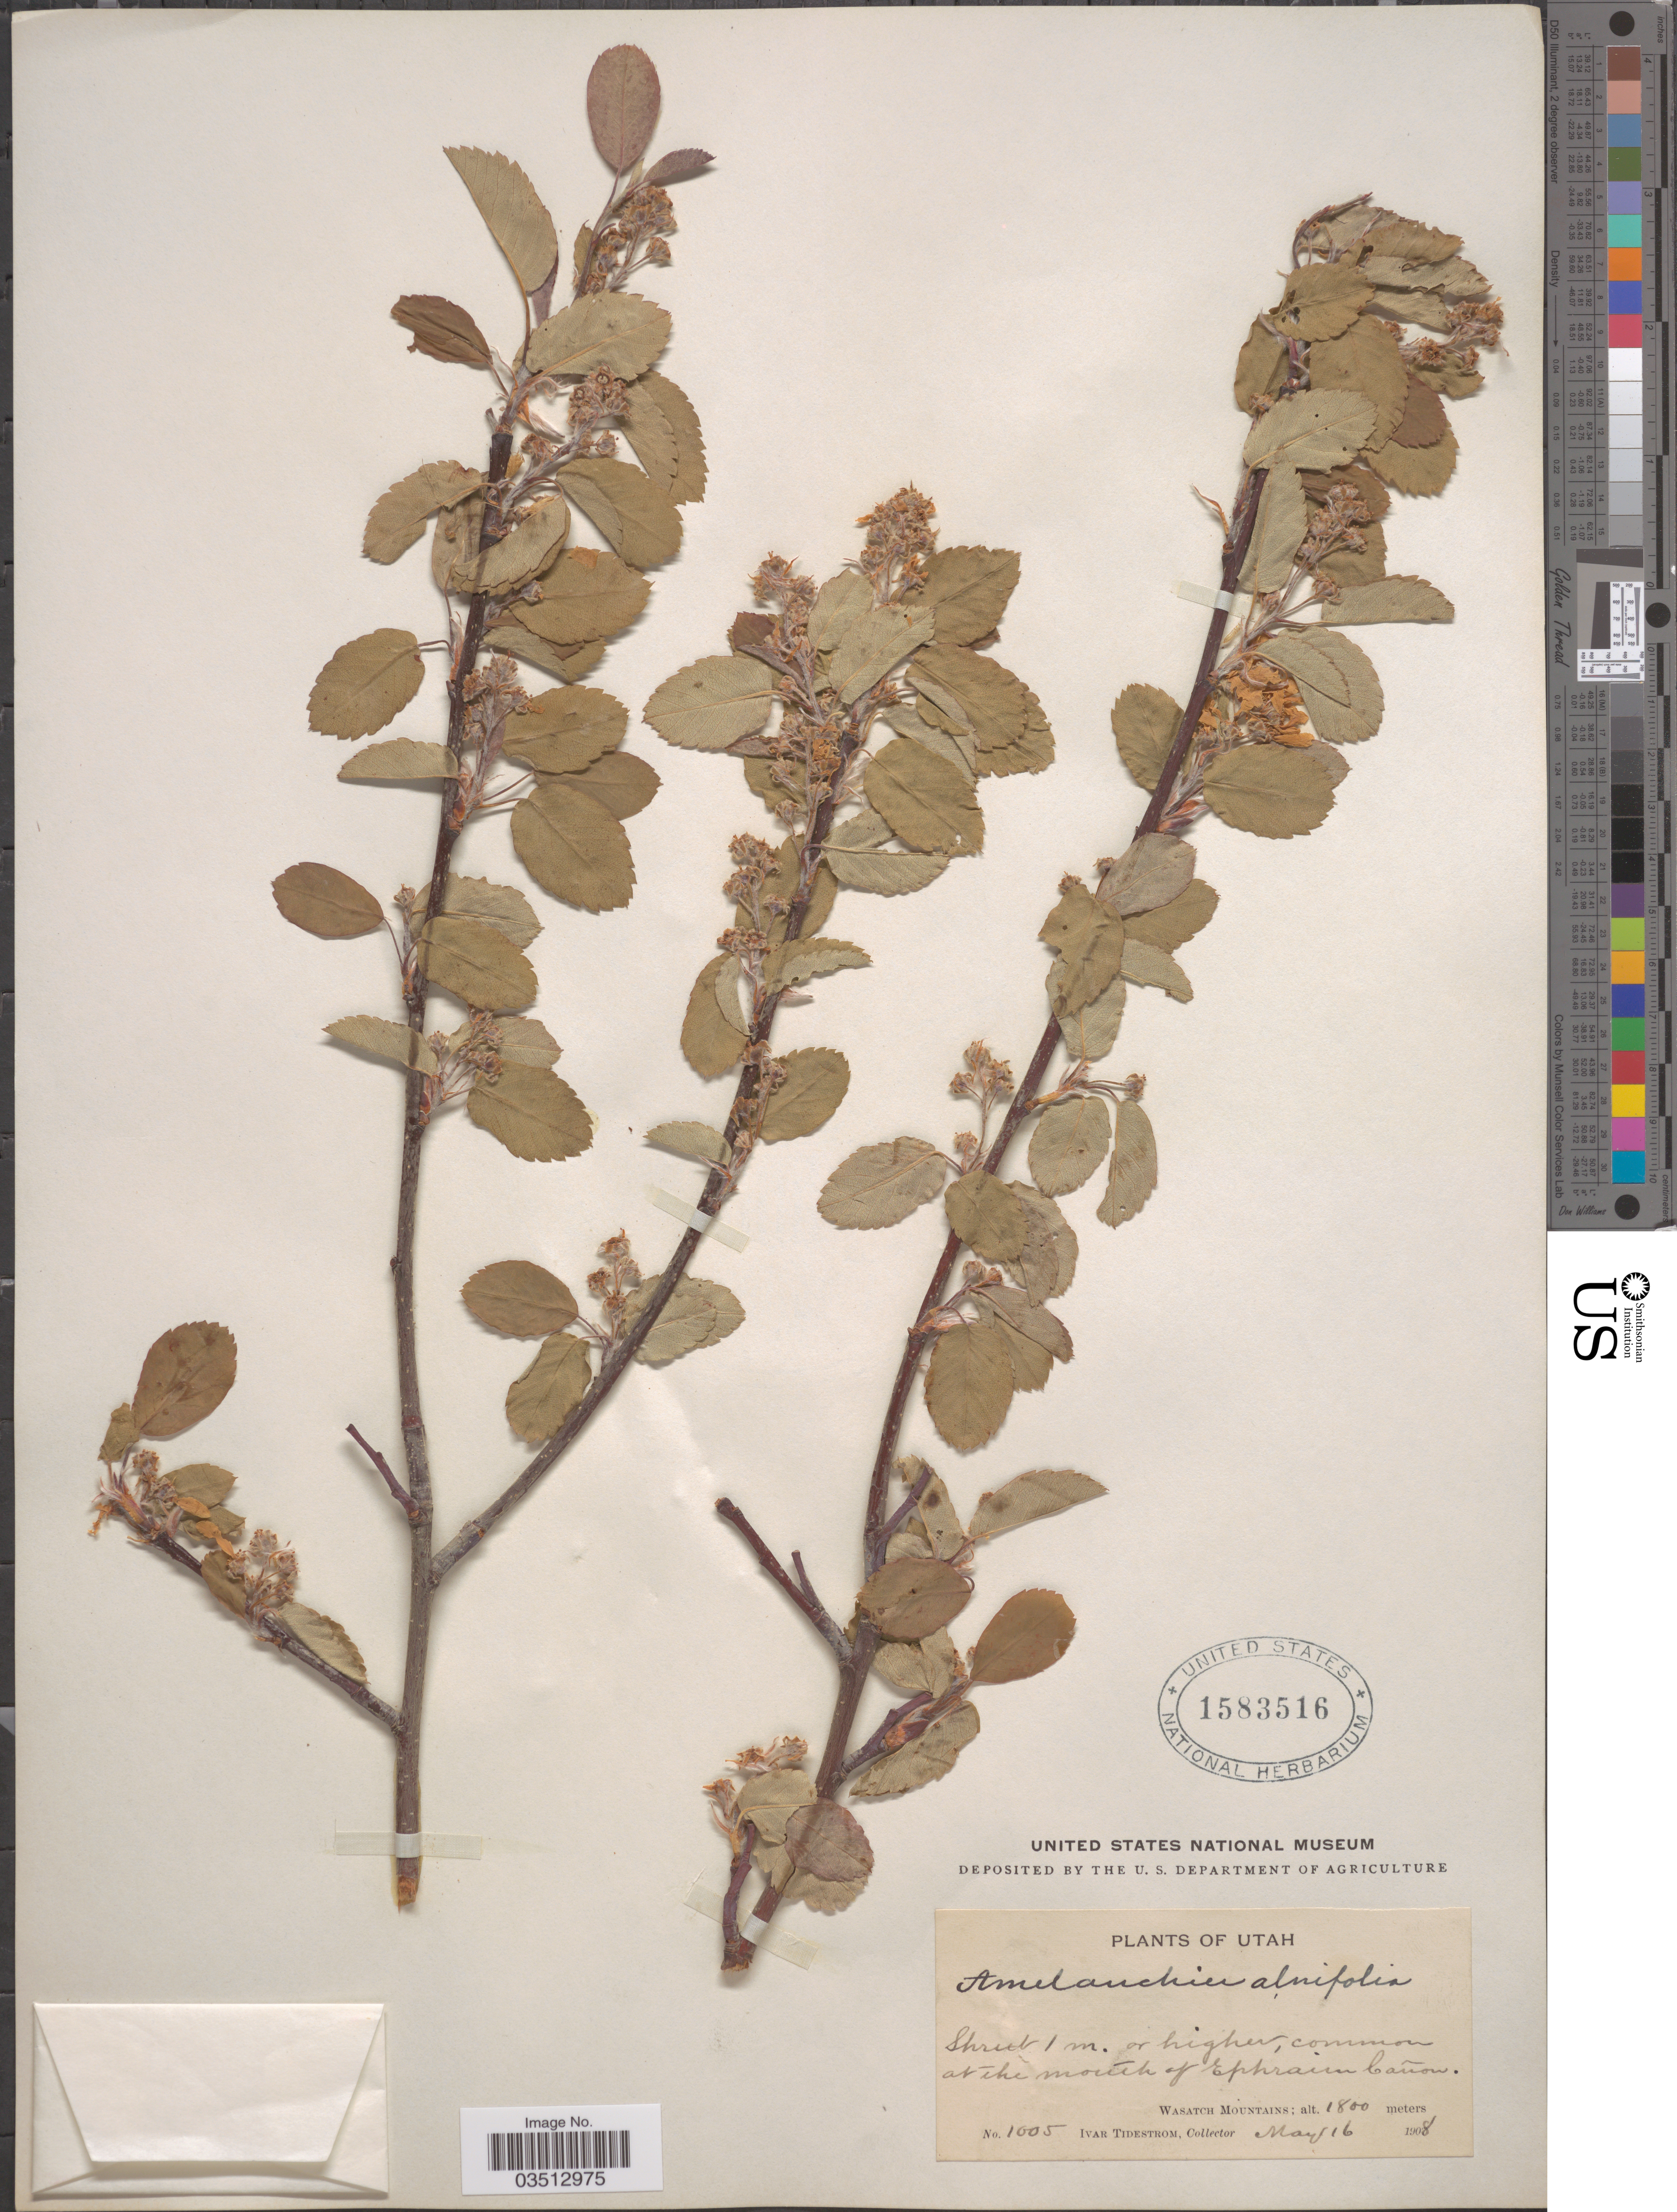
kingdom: Plantae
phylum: Tracheophyta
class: Magnoliopsida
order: Rosales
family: Rosaceae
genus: Amelanchier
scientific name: Amelanchier sp.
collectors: I. F. Tidestrom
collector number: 1005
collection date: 1908-05-16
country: United States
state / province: Utah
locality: At the mouth of Ephraim Cañon. Wasatch Mountains.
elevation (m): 1800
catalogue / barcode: US 1583516